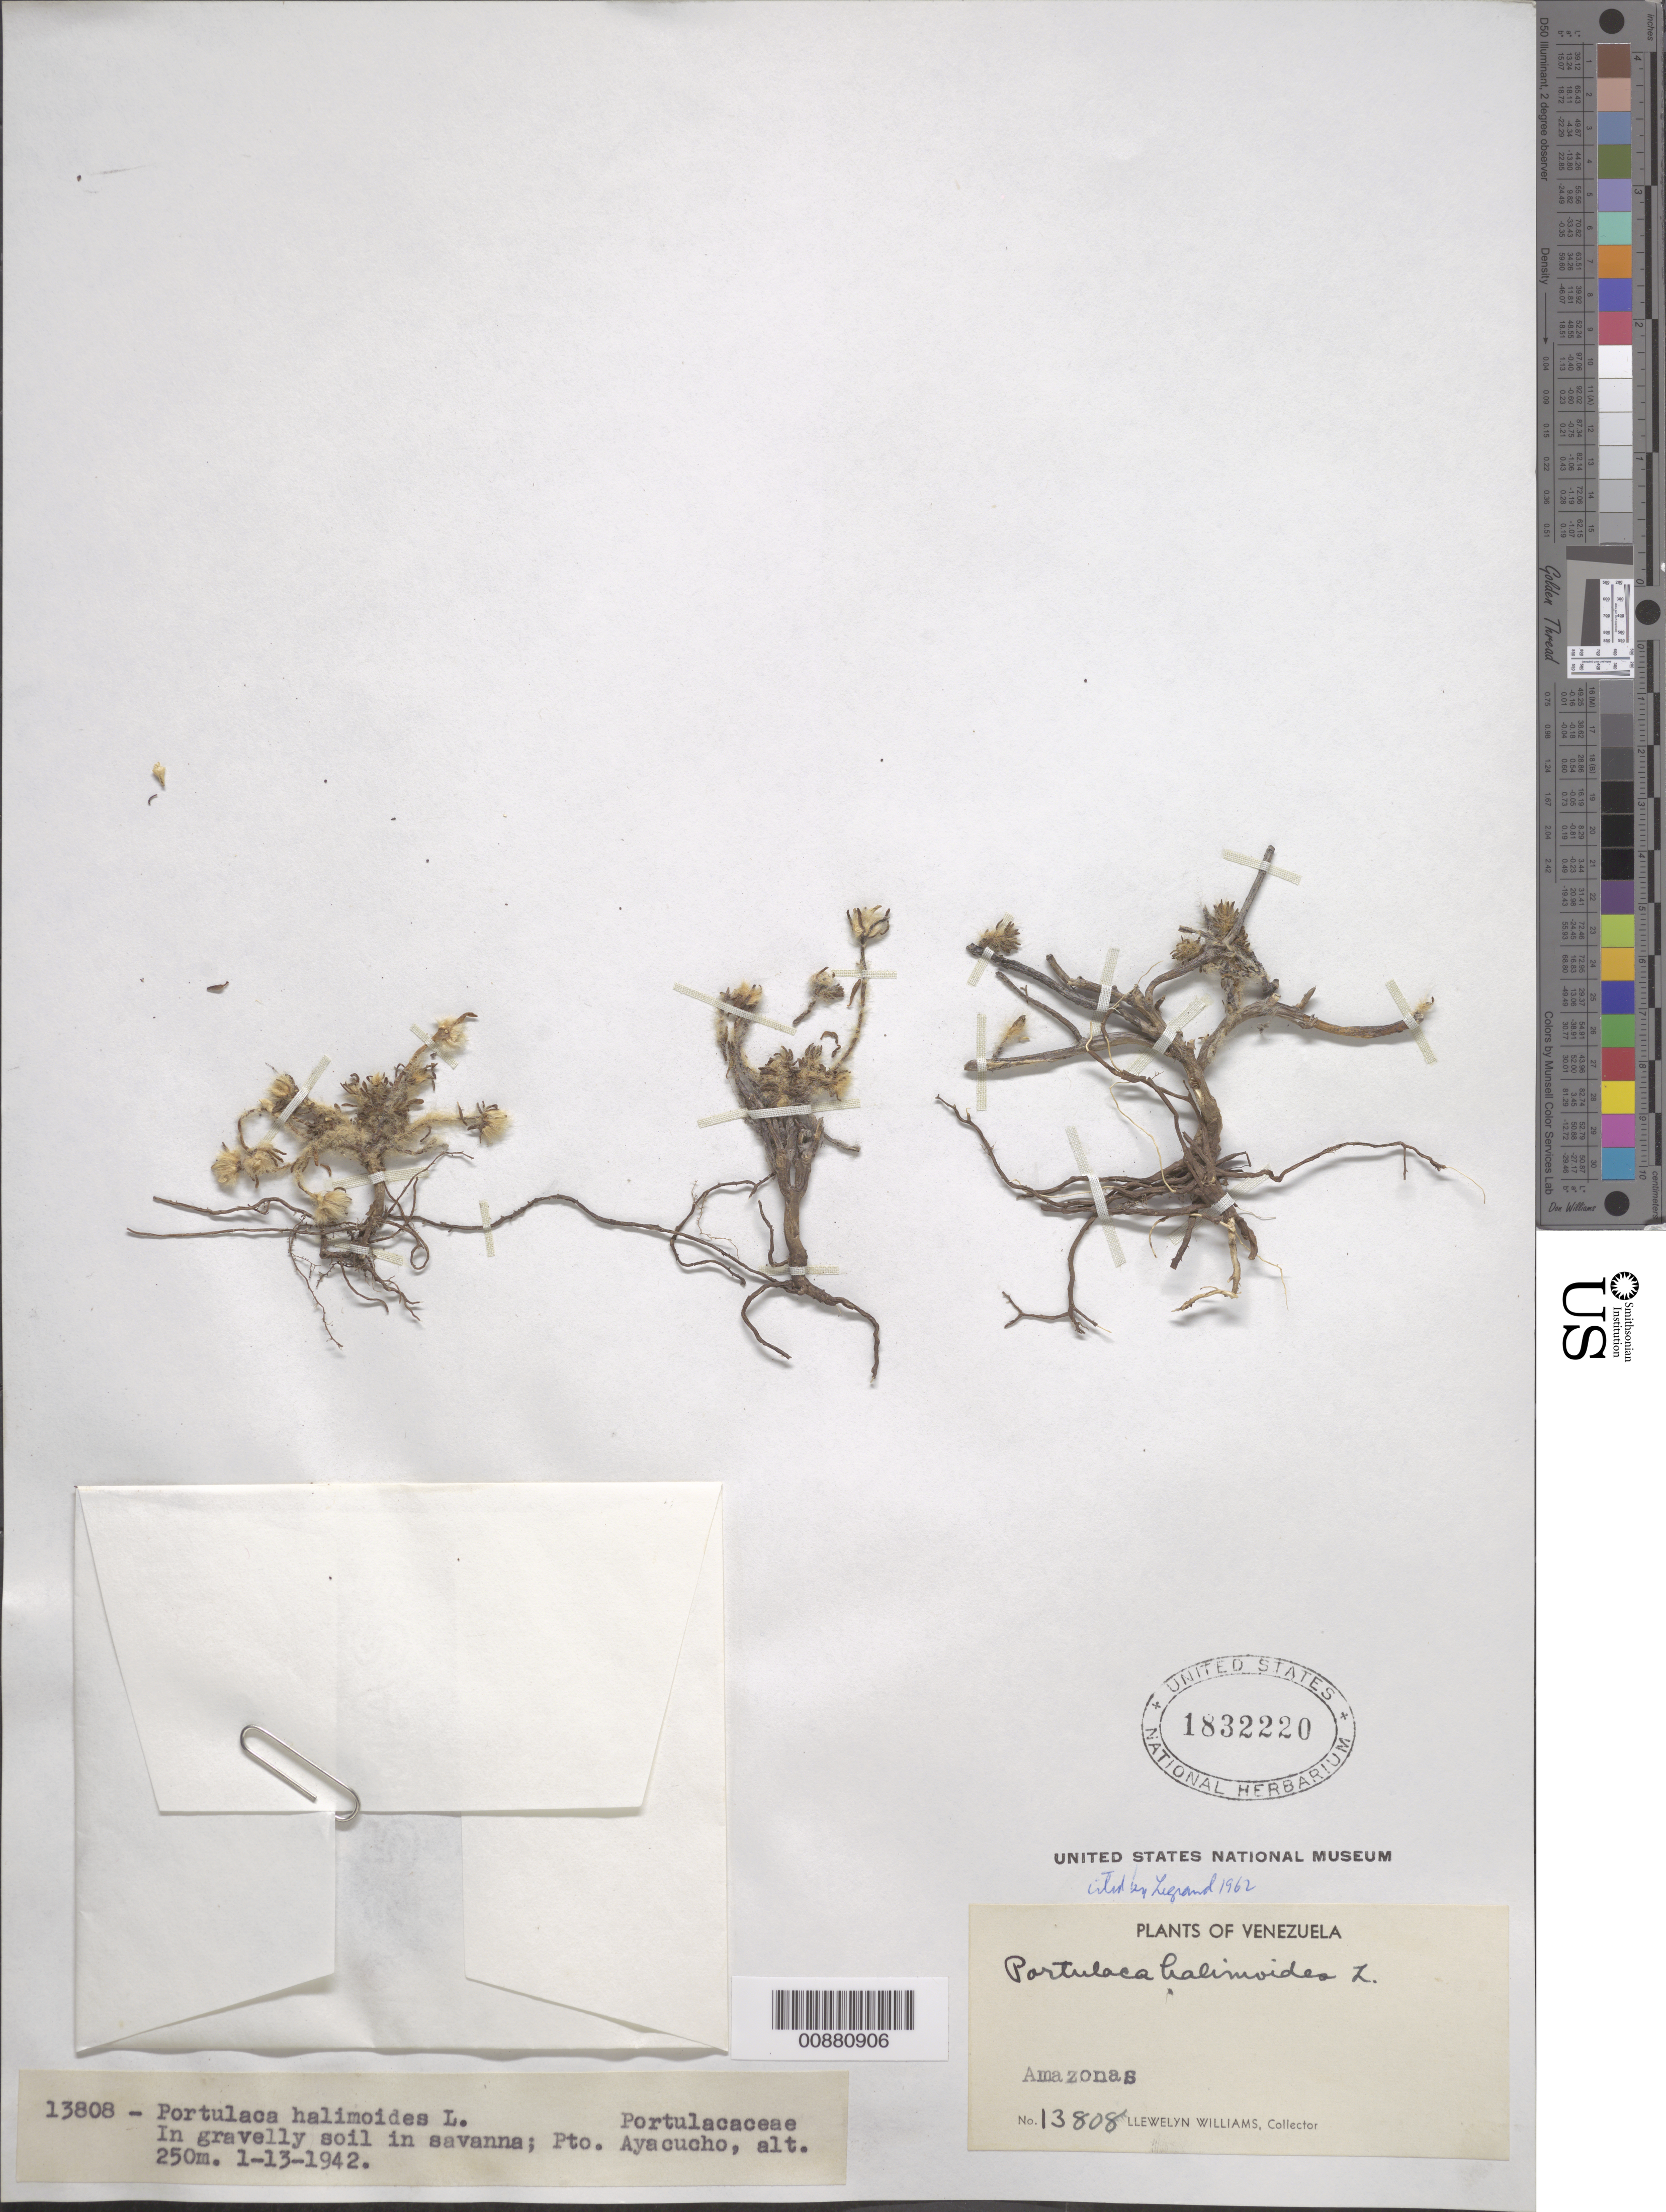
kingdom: Plantae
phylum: Tracheophyta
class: Magnoliopsida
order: Caryophyllales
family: Portulacaceae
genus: Portulaca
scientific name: Portulaca halimoides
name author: L.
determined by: Legrand, Carlos Maria Diego Enrique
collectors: Ll. Williams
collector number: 13808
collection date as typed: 13-Jan-42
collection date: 1942-01-13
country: Venezuela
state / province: Amazonas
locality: Puerto Ayacucho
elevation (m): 250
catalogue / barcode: US 1832220